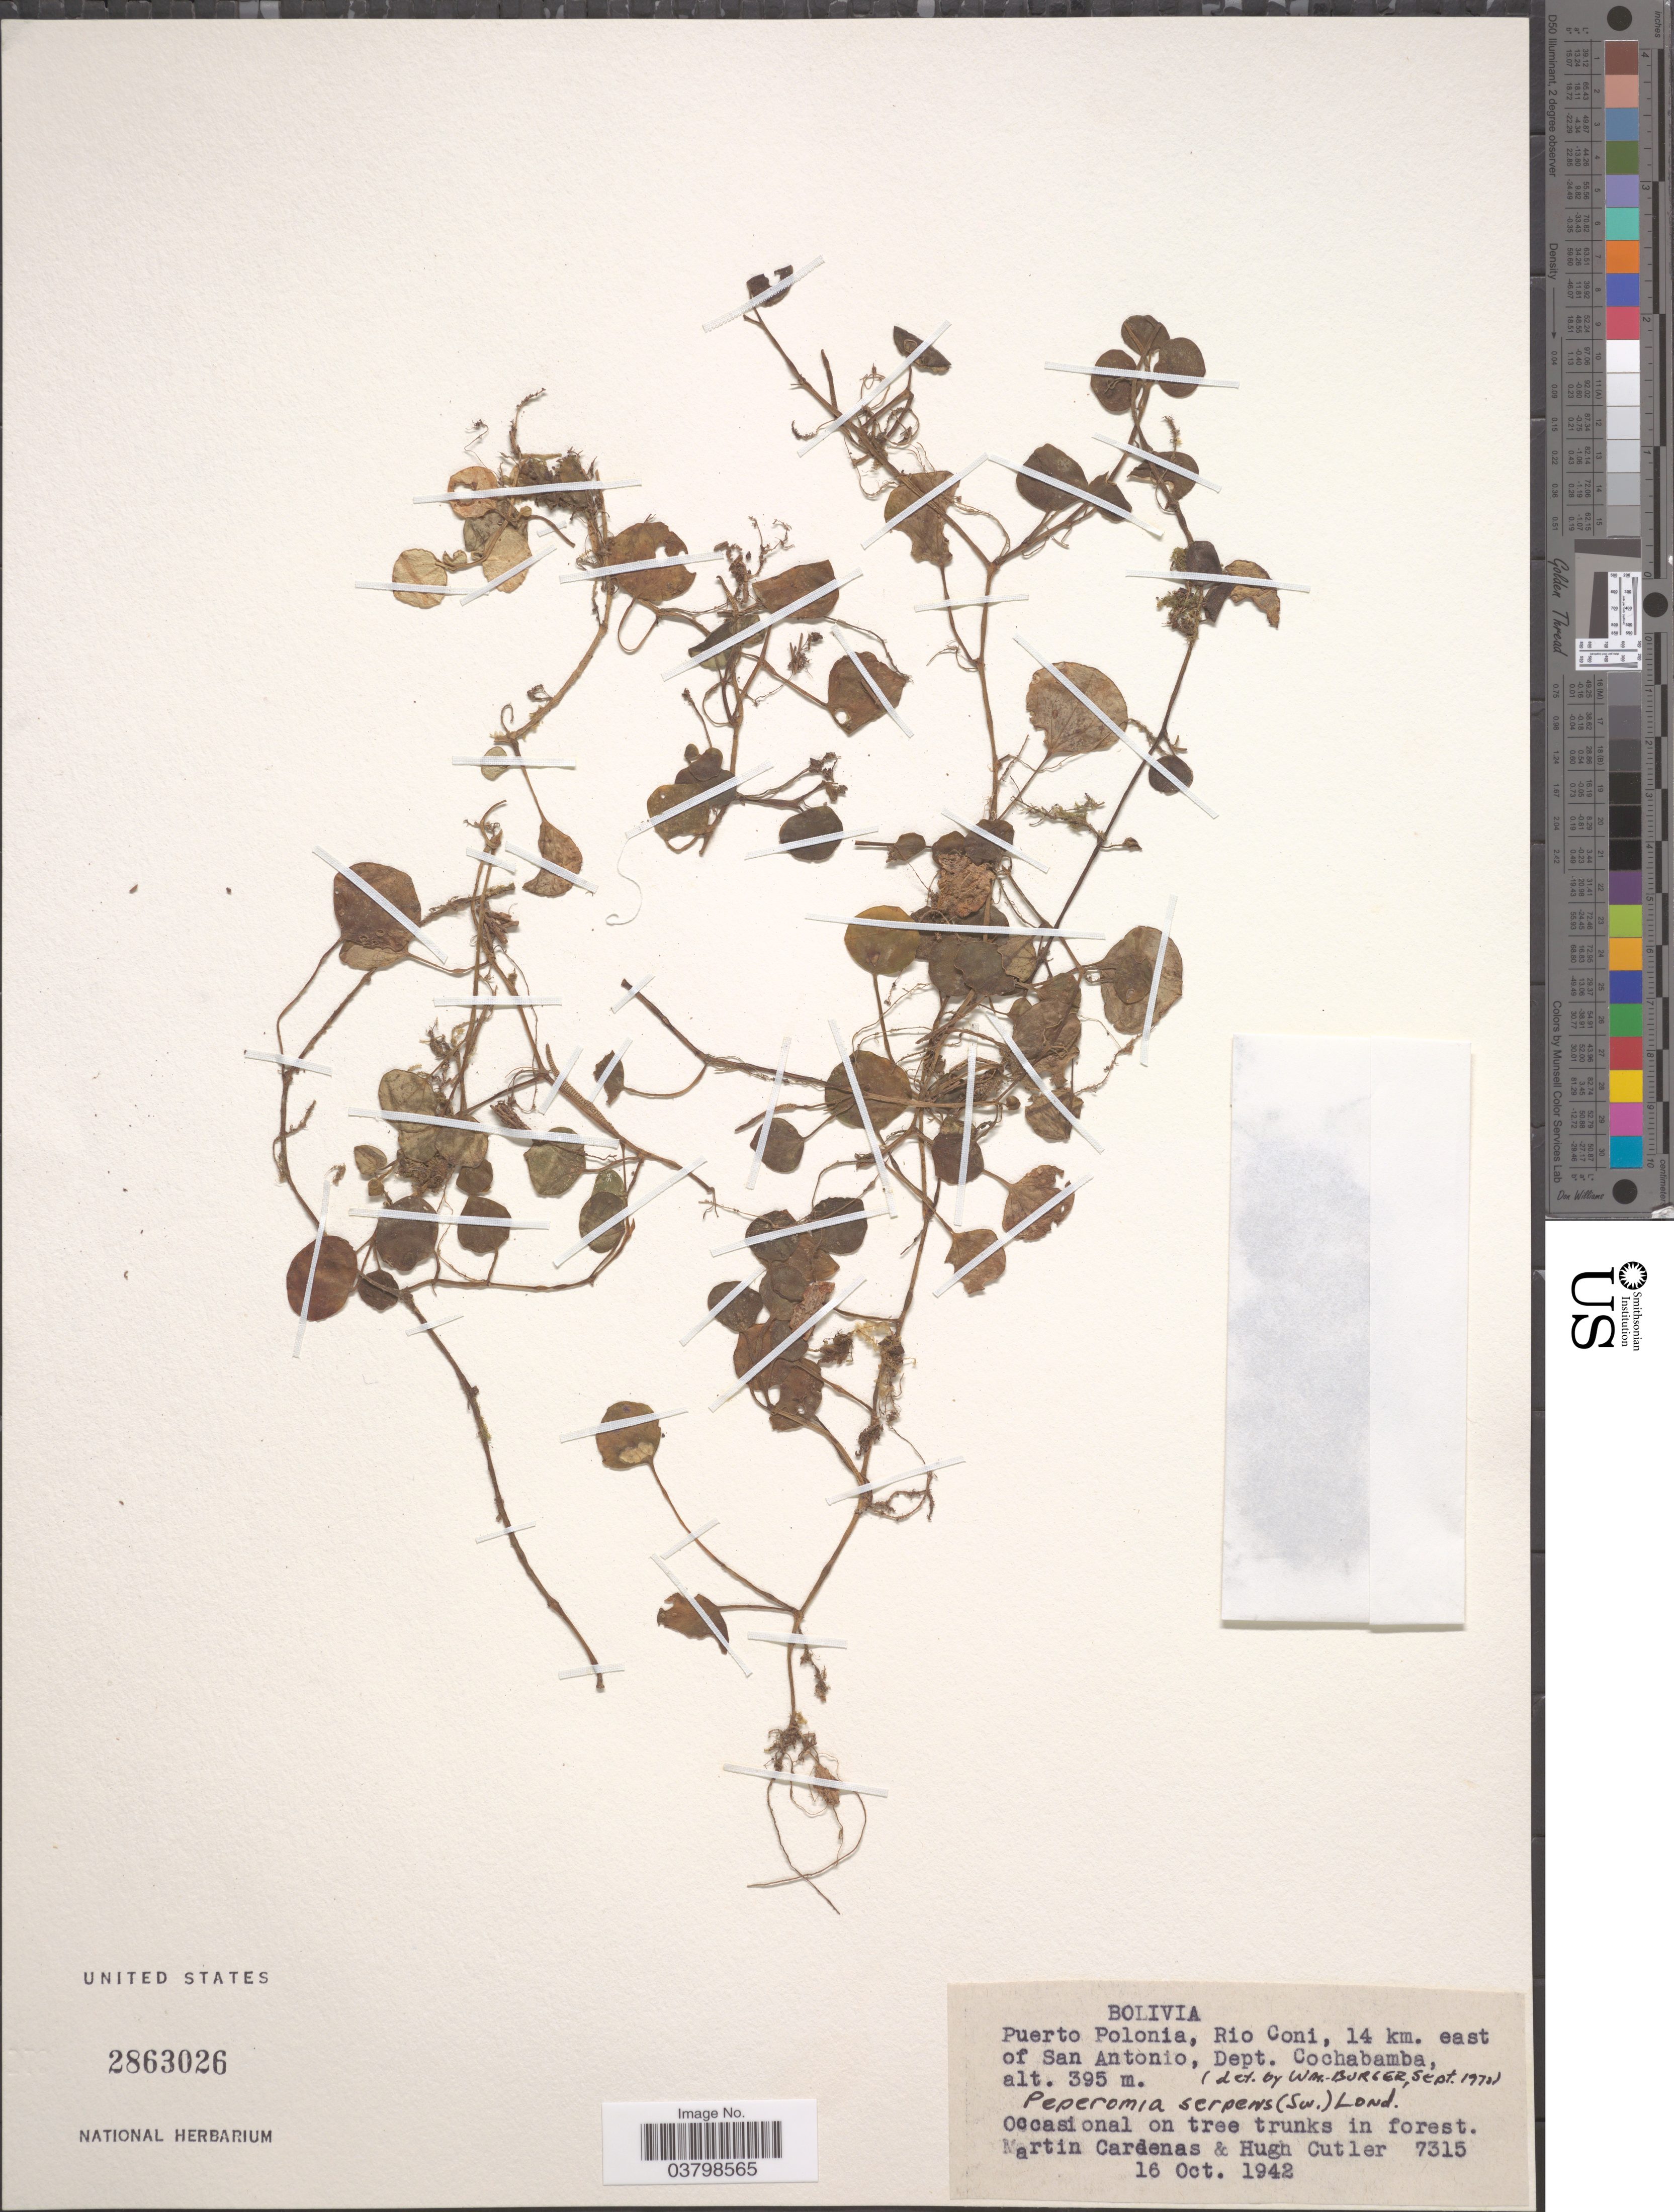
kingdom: Plantae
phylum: Tracheophyta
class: Magnoliopsida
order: Piperales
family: Piperaceae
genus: Peperomia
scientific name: Peperomia serpens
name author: (Sw.) Loudon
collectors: M. Cárdenas & H. C. Cutler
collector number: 7315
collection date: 1942-10-16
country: Bolivia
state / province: Cochabamba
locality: Puerto Polonia, Rio Coni, 14 km. east of San Antonio, Dept. Cochabamba.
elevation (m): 395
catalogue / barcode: US 2863026